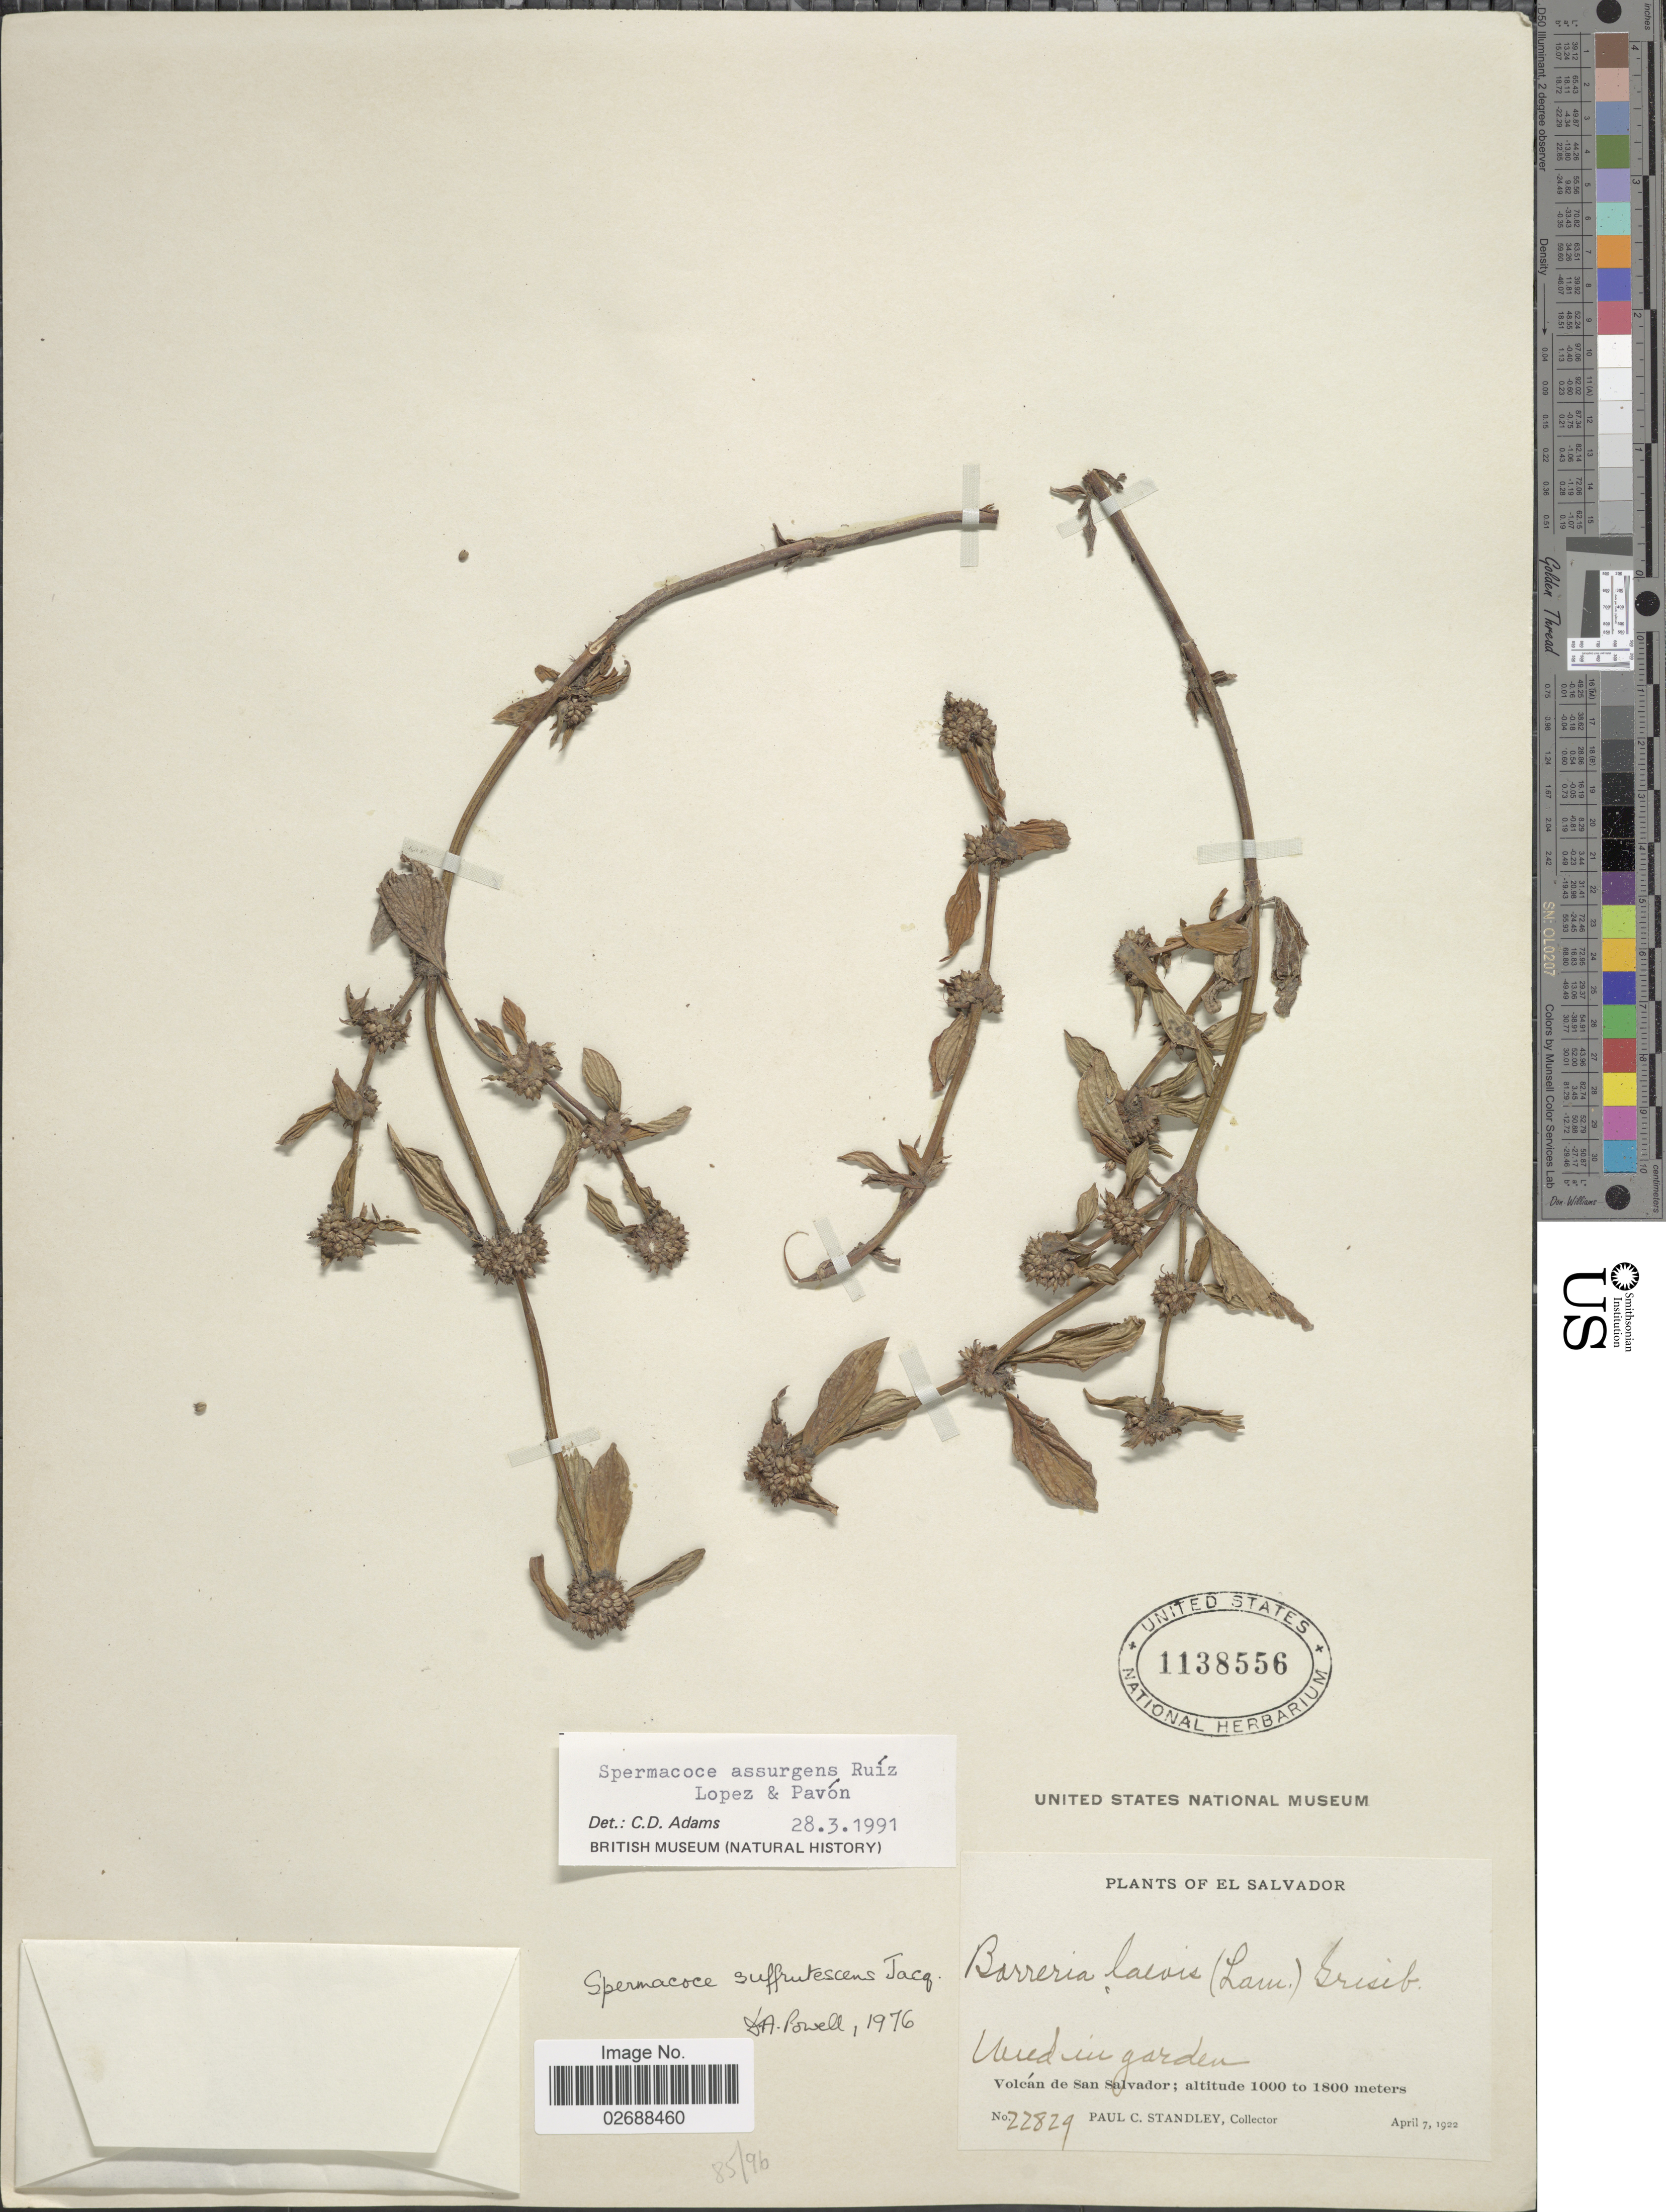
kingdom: Plantae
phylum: Tracheophyta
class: Magnoliopsida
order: Gentianales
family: Rubiaceae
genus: Spermacoce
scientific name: Spermacoce assurgens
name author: Ruiz & Pav.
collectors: P. C. Standley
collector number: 22829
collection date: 1922-04-07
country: El Salvador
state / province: San Salvador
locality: Volcán de San Salvador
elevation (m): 1000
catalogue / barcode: US 1138556